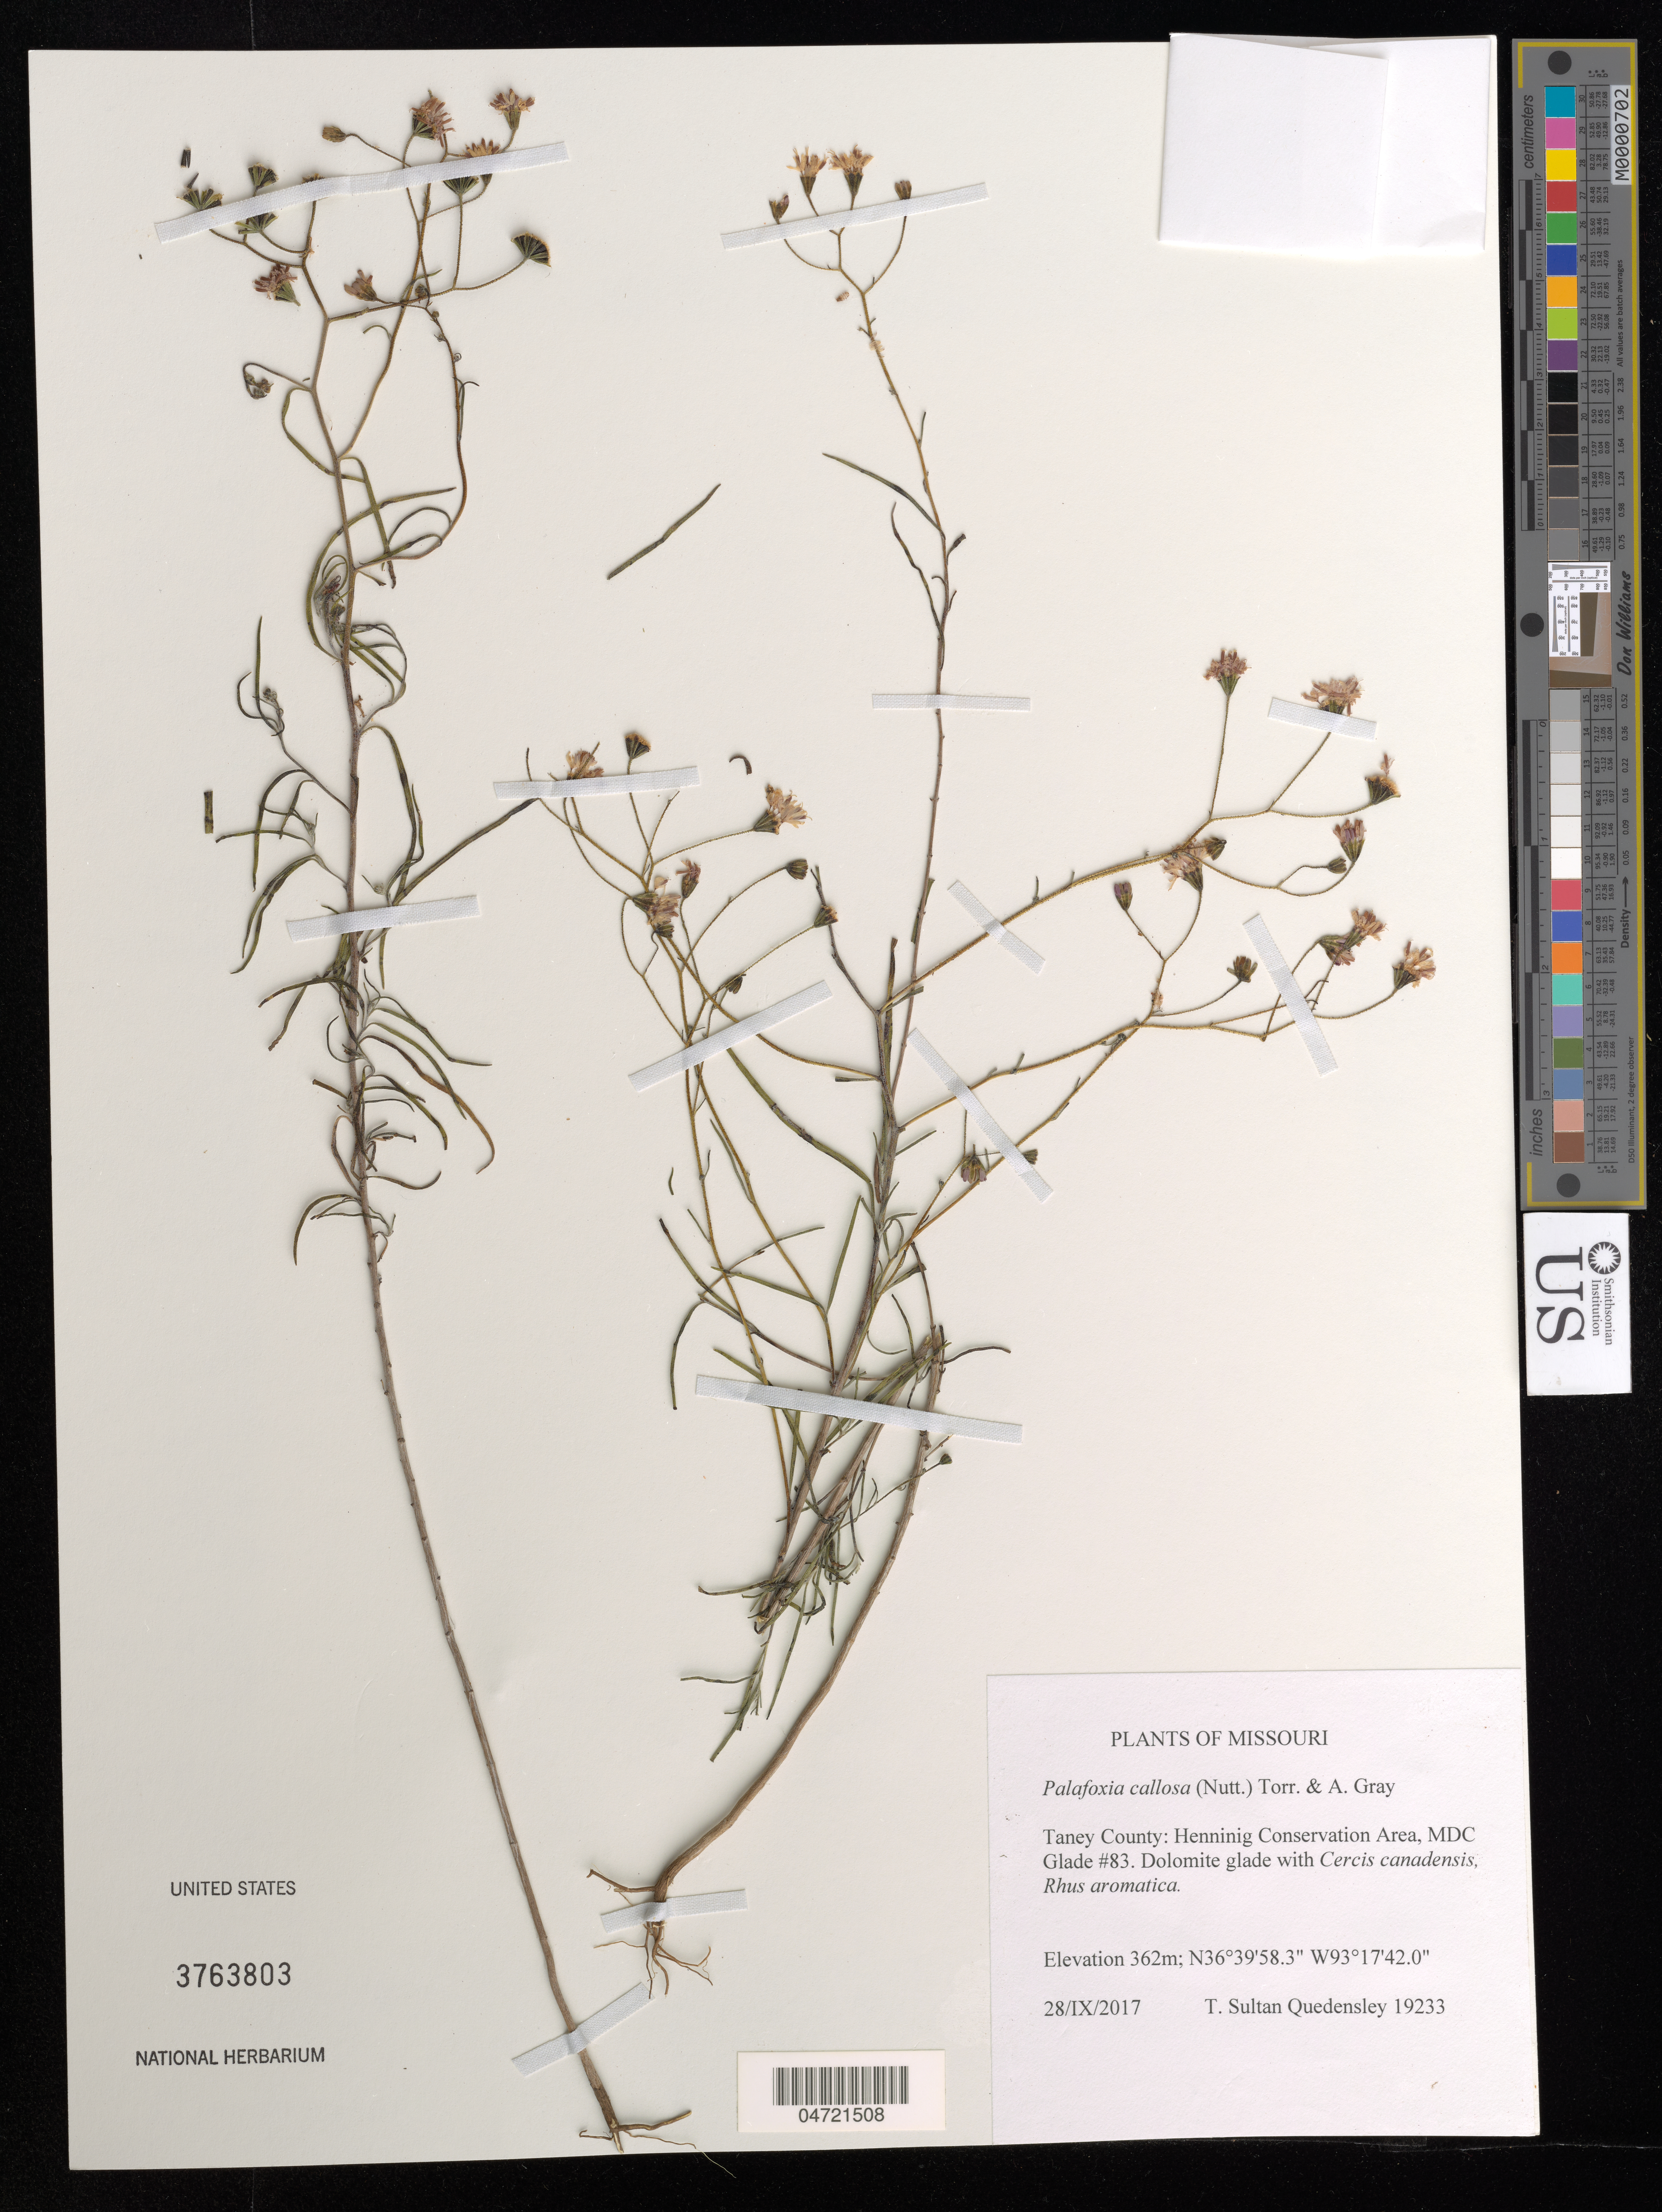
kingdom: Plantae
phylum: Tracheophyta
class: Magnoliopsida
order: Asterales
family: Asteraceae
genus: Palafoxia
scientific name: Palafoxia callosa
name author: (Nutt.) Torr. & A. Gray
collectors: T. S. Quedensley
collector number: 19233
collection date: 2017-09-28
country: United States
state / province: Missouri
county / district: Taney County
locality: Henninig Conservation Area, MDC Glade #83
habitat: Dolomite glade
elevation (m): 362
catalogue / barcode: US 3763803